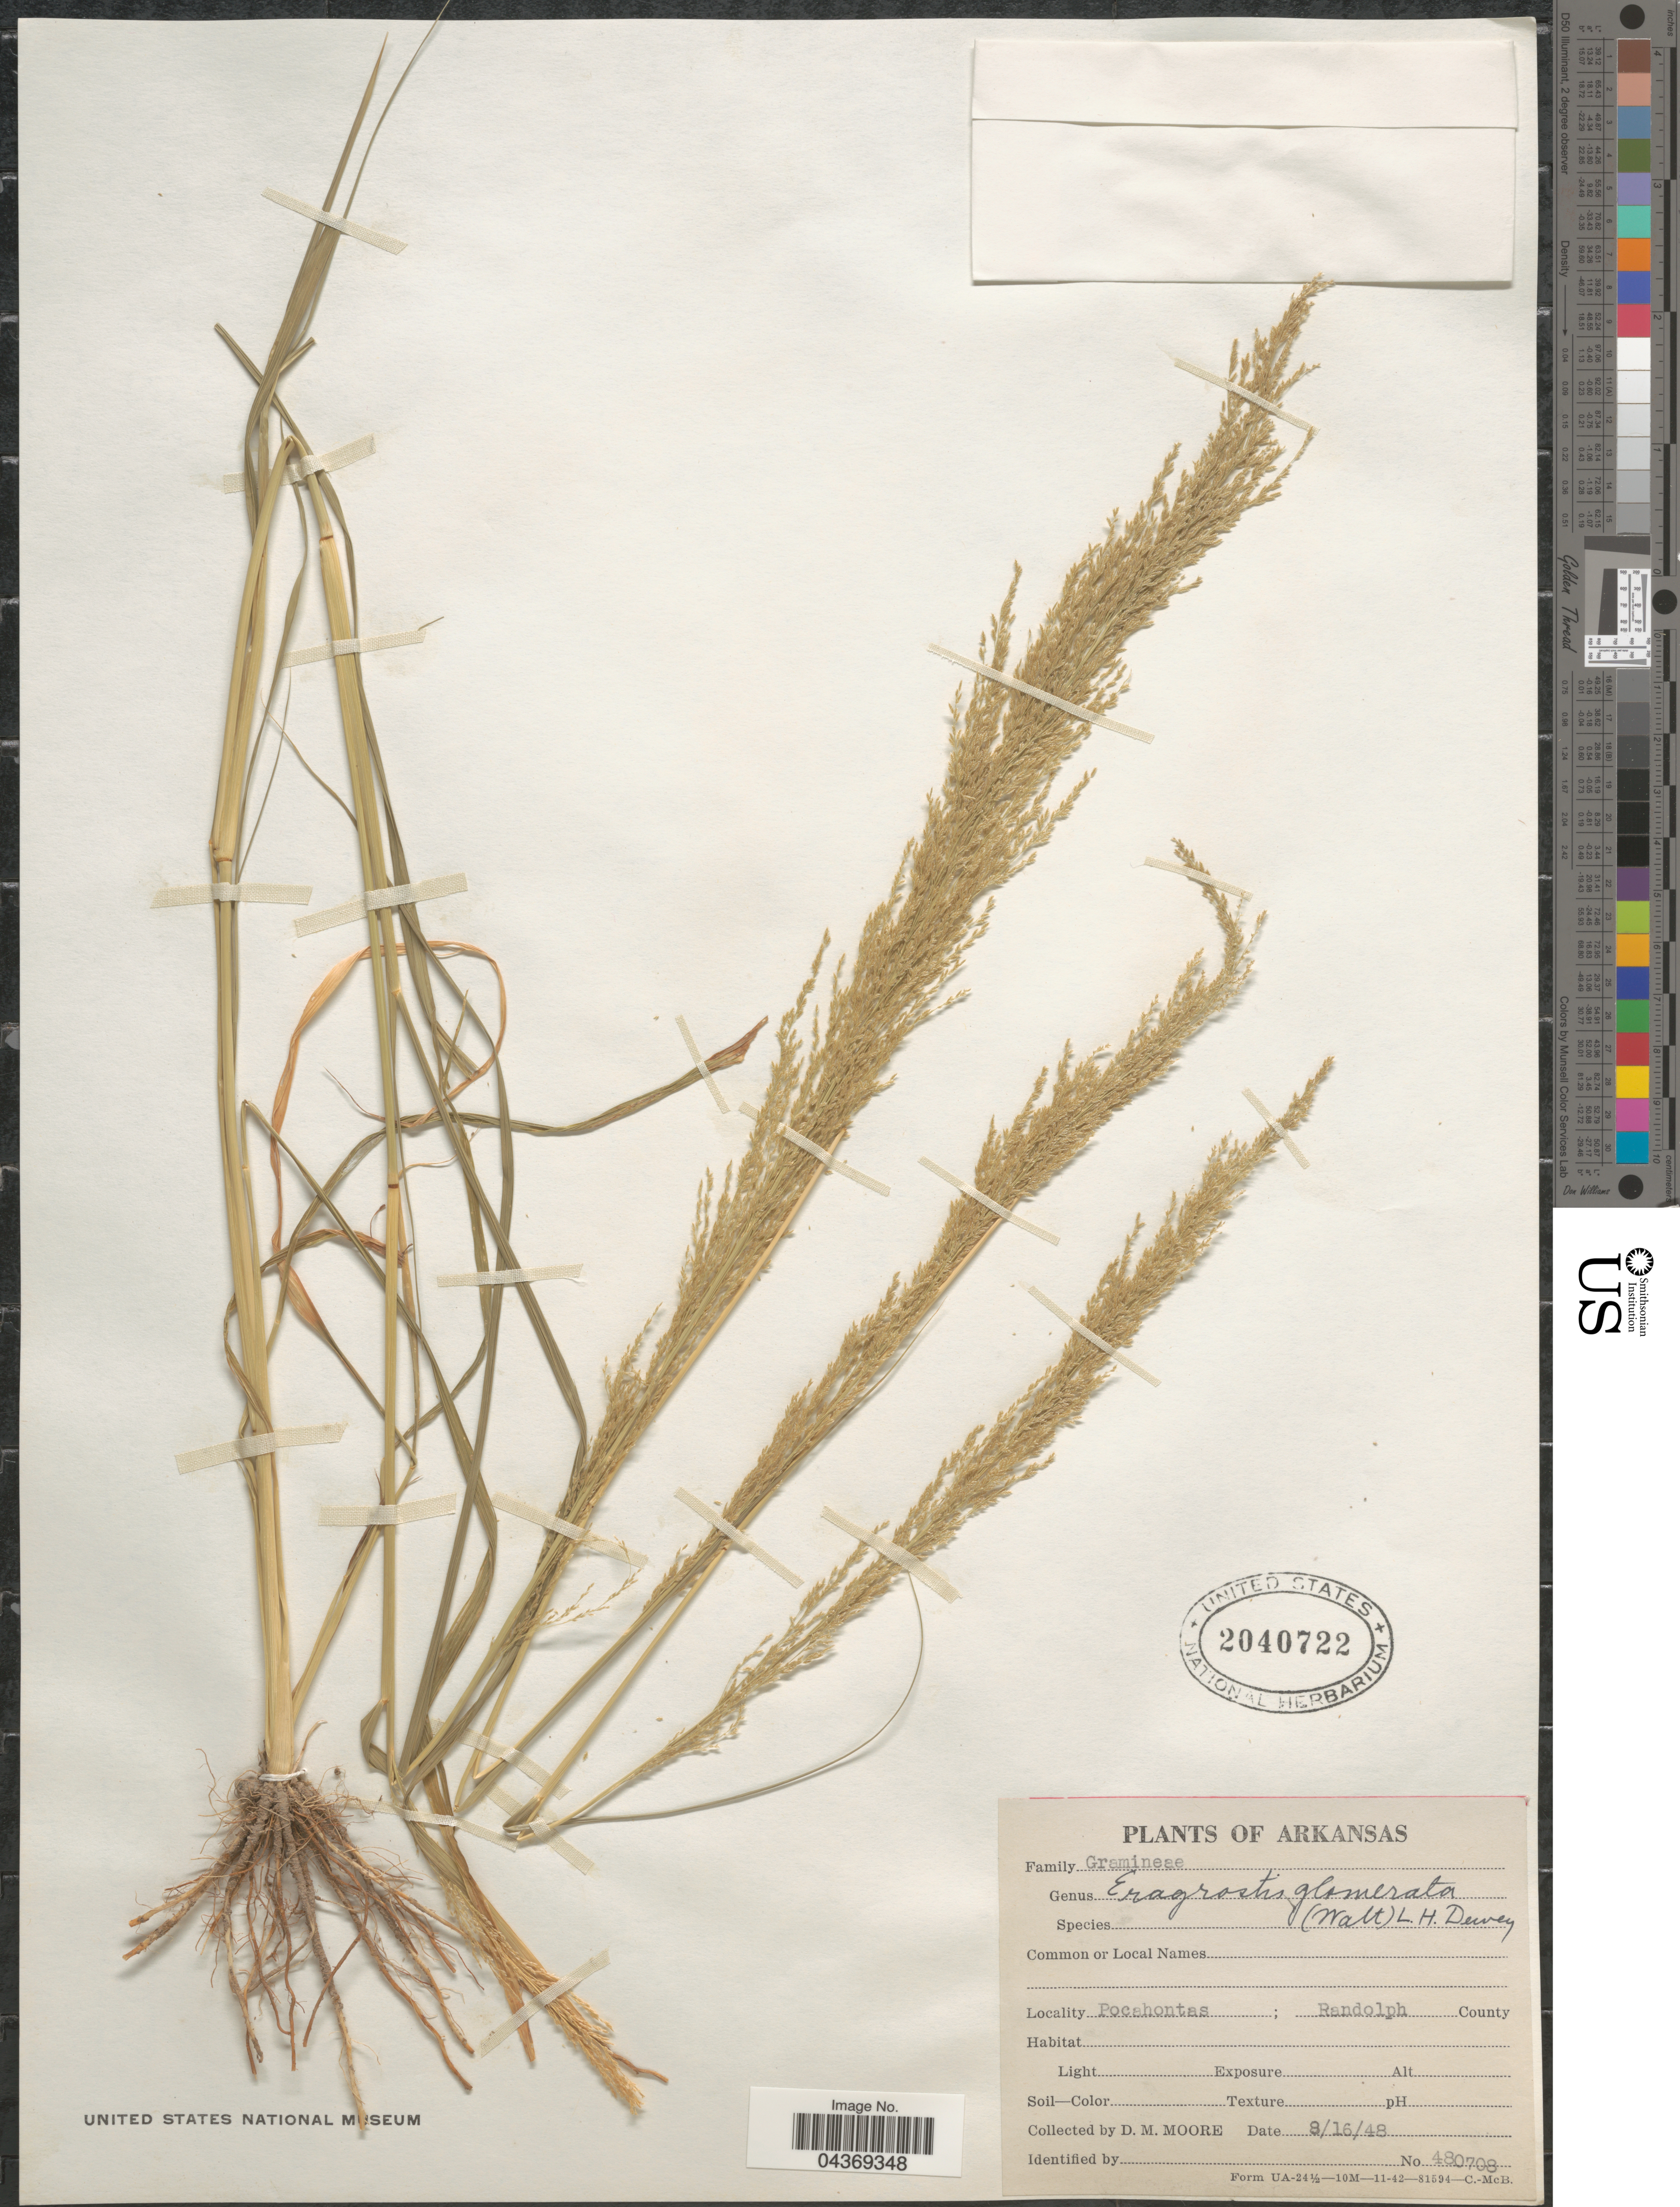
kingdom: Plantae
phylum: Tracheophyta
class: Liliopsida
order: Poales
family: Poaceae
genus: Eragrostis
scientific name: Eragrostis japonica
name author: (Thunb.) Trin.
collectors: D. Moore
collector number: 480708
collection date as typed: Transcribed d/m/y: 16/8/48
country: United States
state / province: Arkansas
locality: Pocahontas; Randolph County.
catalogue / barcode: US 2040722